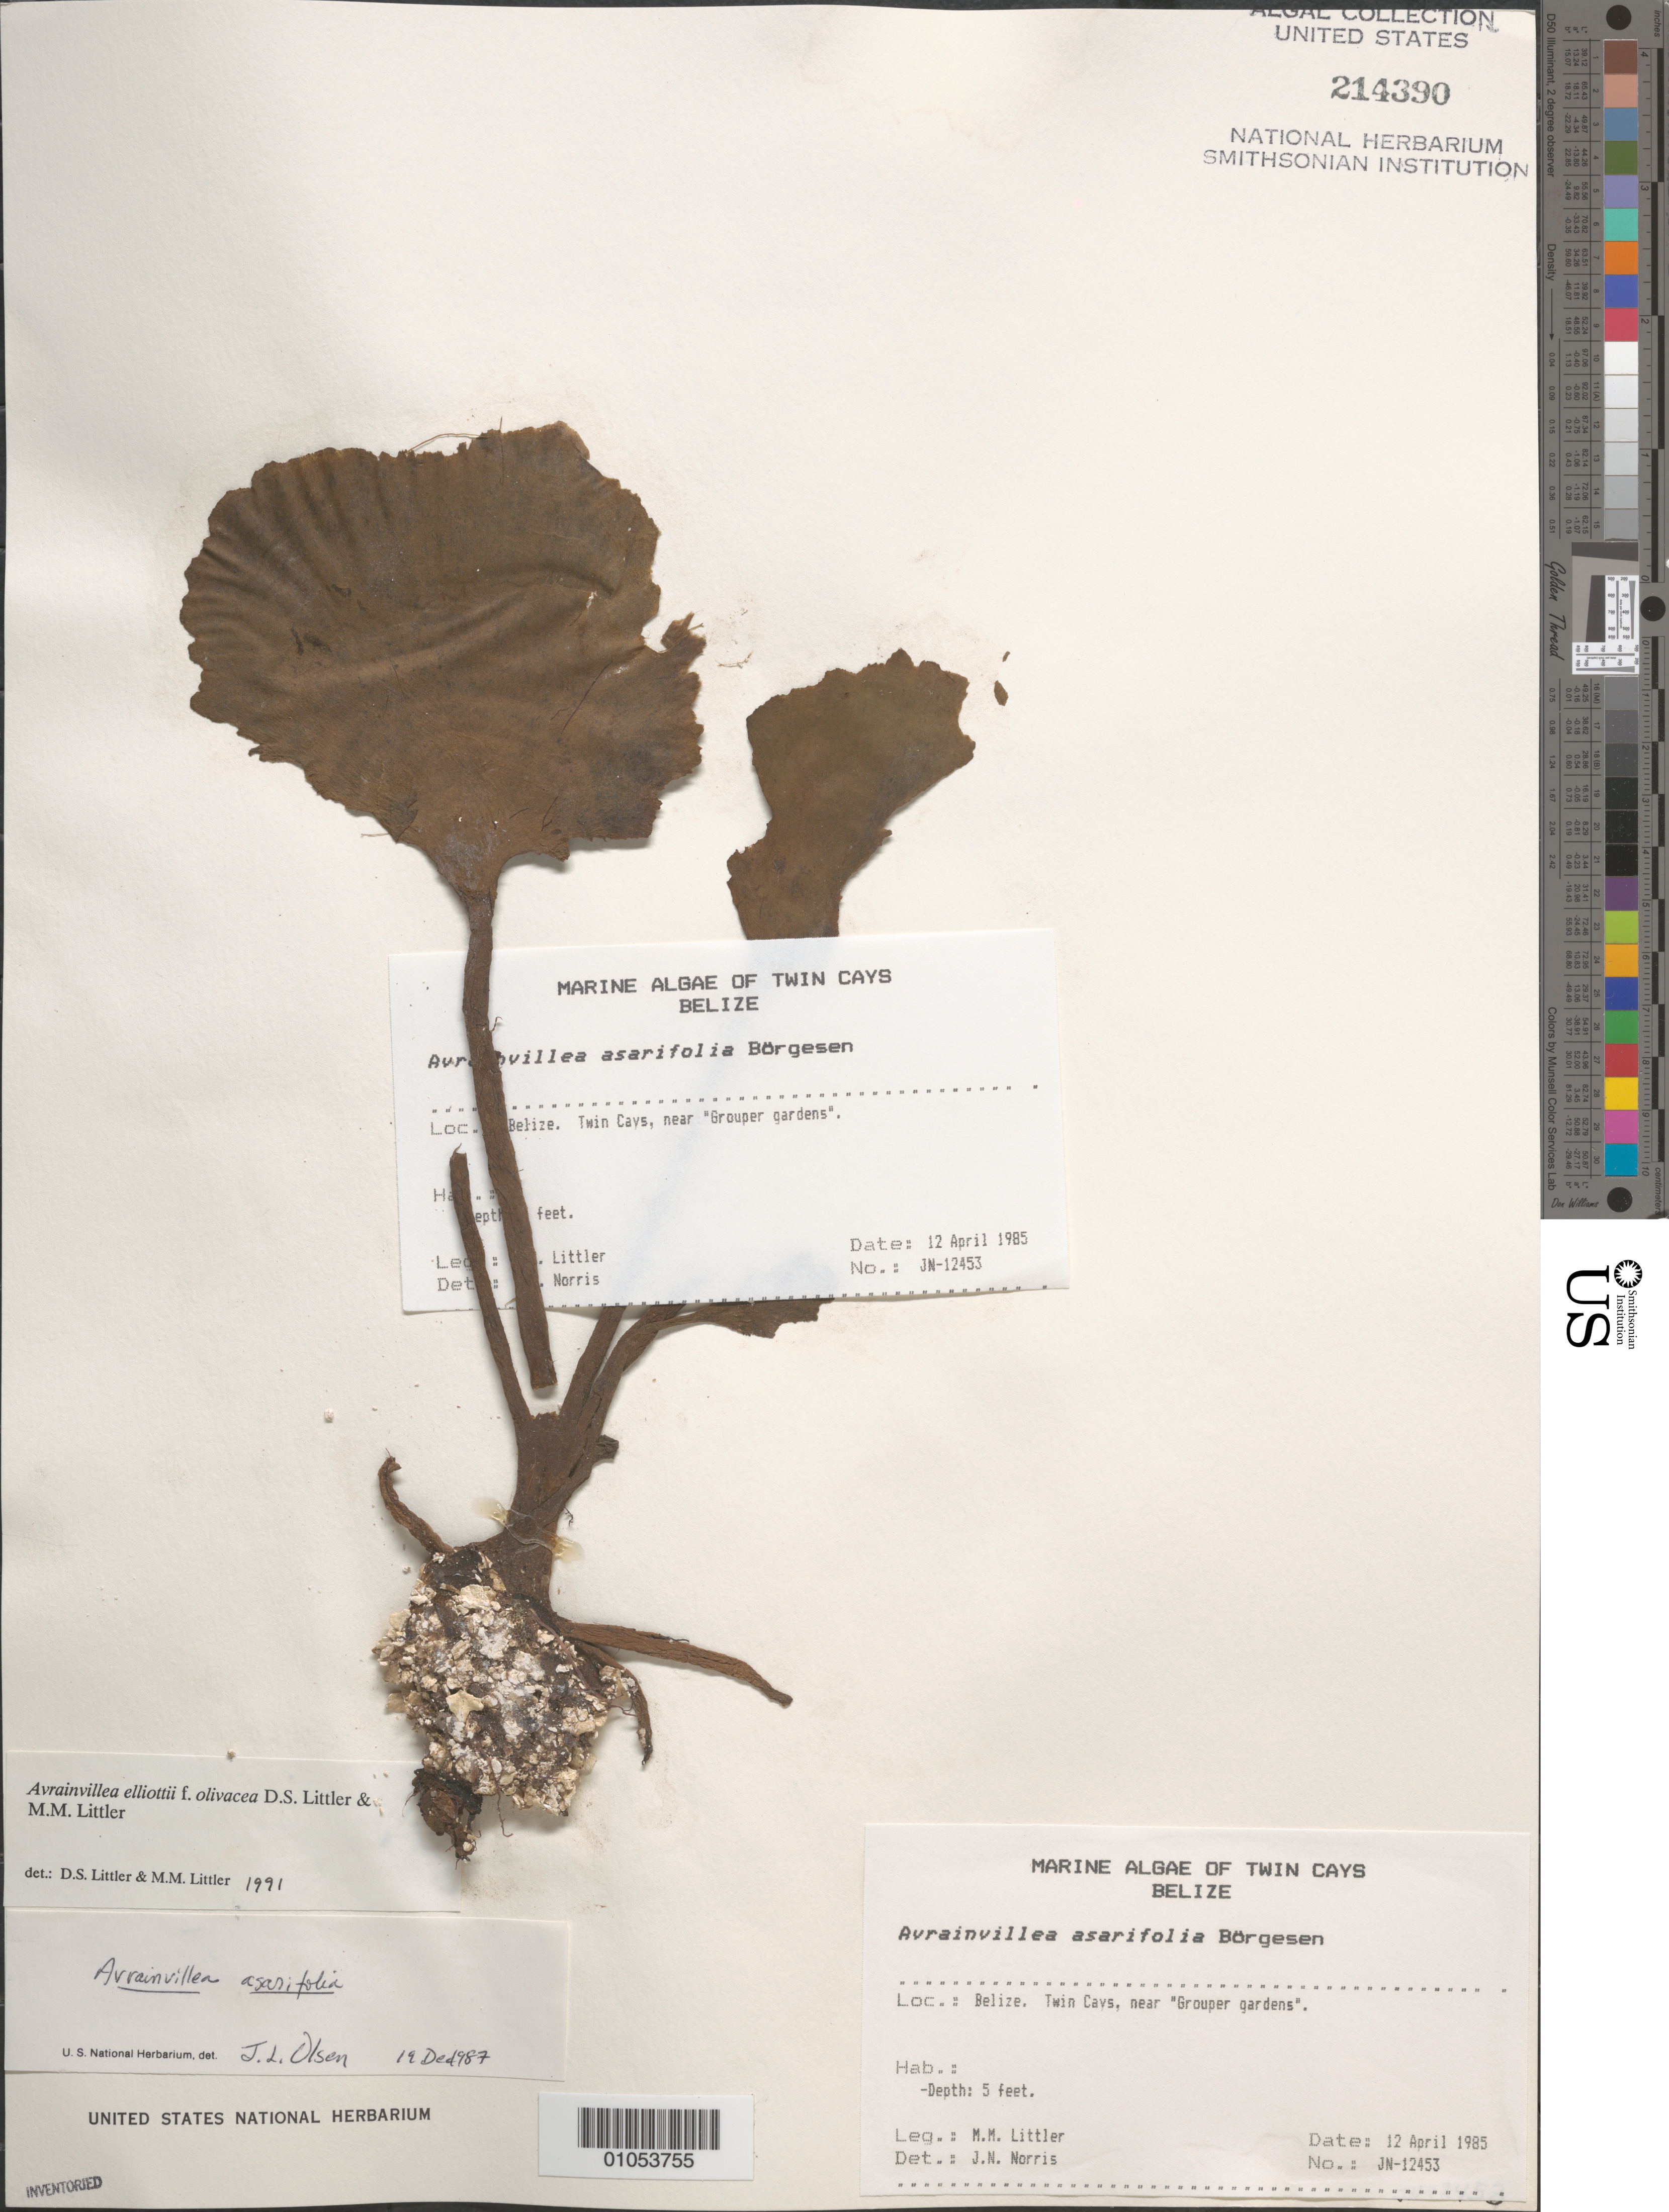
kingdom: Plantae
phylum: Chlorophyta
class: Ulvophyceae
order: Bryopsidales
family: Dichotomosiphonaceae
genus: Avrainvillea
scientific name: Avrainvillea elliottii f. olivacea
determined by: Littler, D. S.; Littler, M. M.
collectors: M. M. Littler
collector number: JN-12453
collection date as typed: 12 Apr 1985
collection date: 1985-04-12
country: Belize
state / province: Stann Creek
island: Twin Cays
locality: Near Grouper Gardens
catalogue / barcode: US 214390